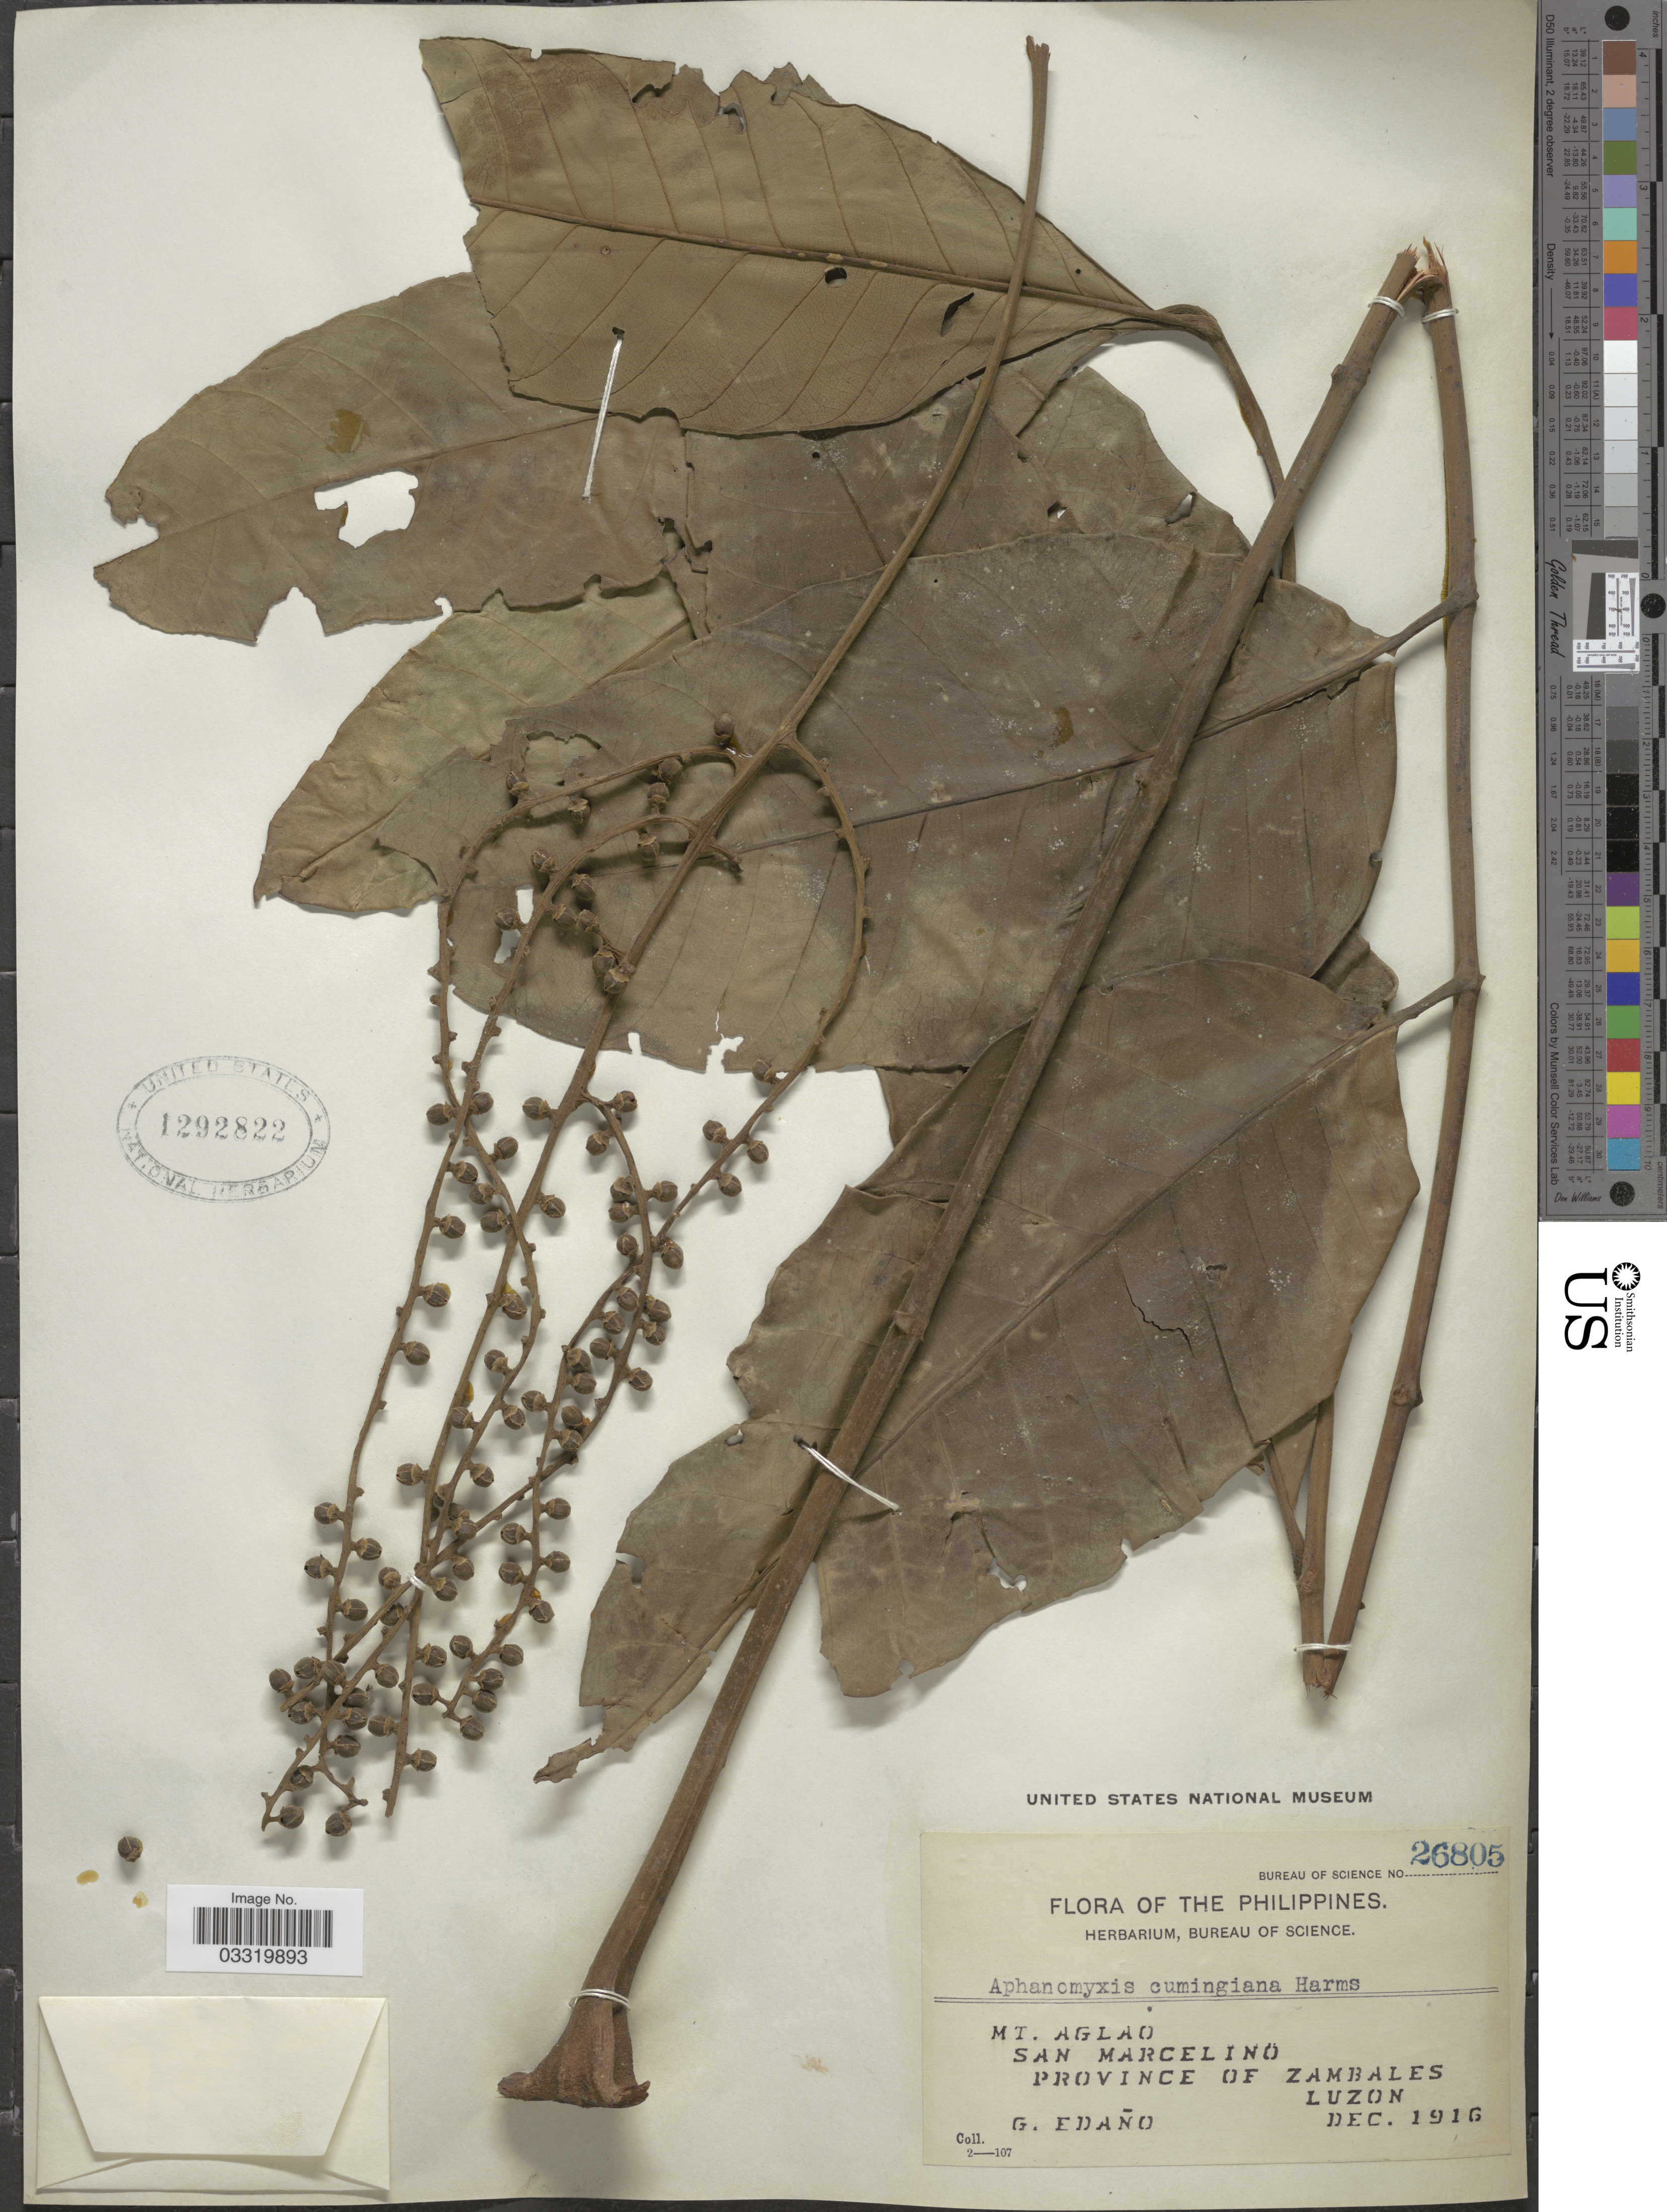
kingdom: Plantae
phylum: Tracheophyta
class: Magnoliopsida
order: Sapindales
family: Meliaceae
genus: Aphanamixis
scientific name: Aphanamixis polystachya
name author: (Wall.) R. Parker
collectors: G. Edaño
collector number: Bureau of Science 26805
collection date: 1916-12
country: Philippines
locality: Mt. Aglao, San Marcelino, Province of Zambales, Luzon.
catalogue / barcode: US 1292822